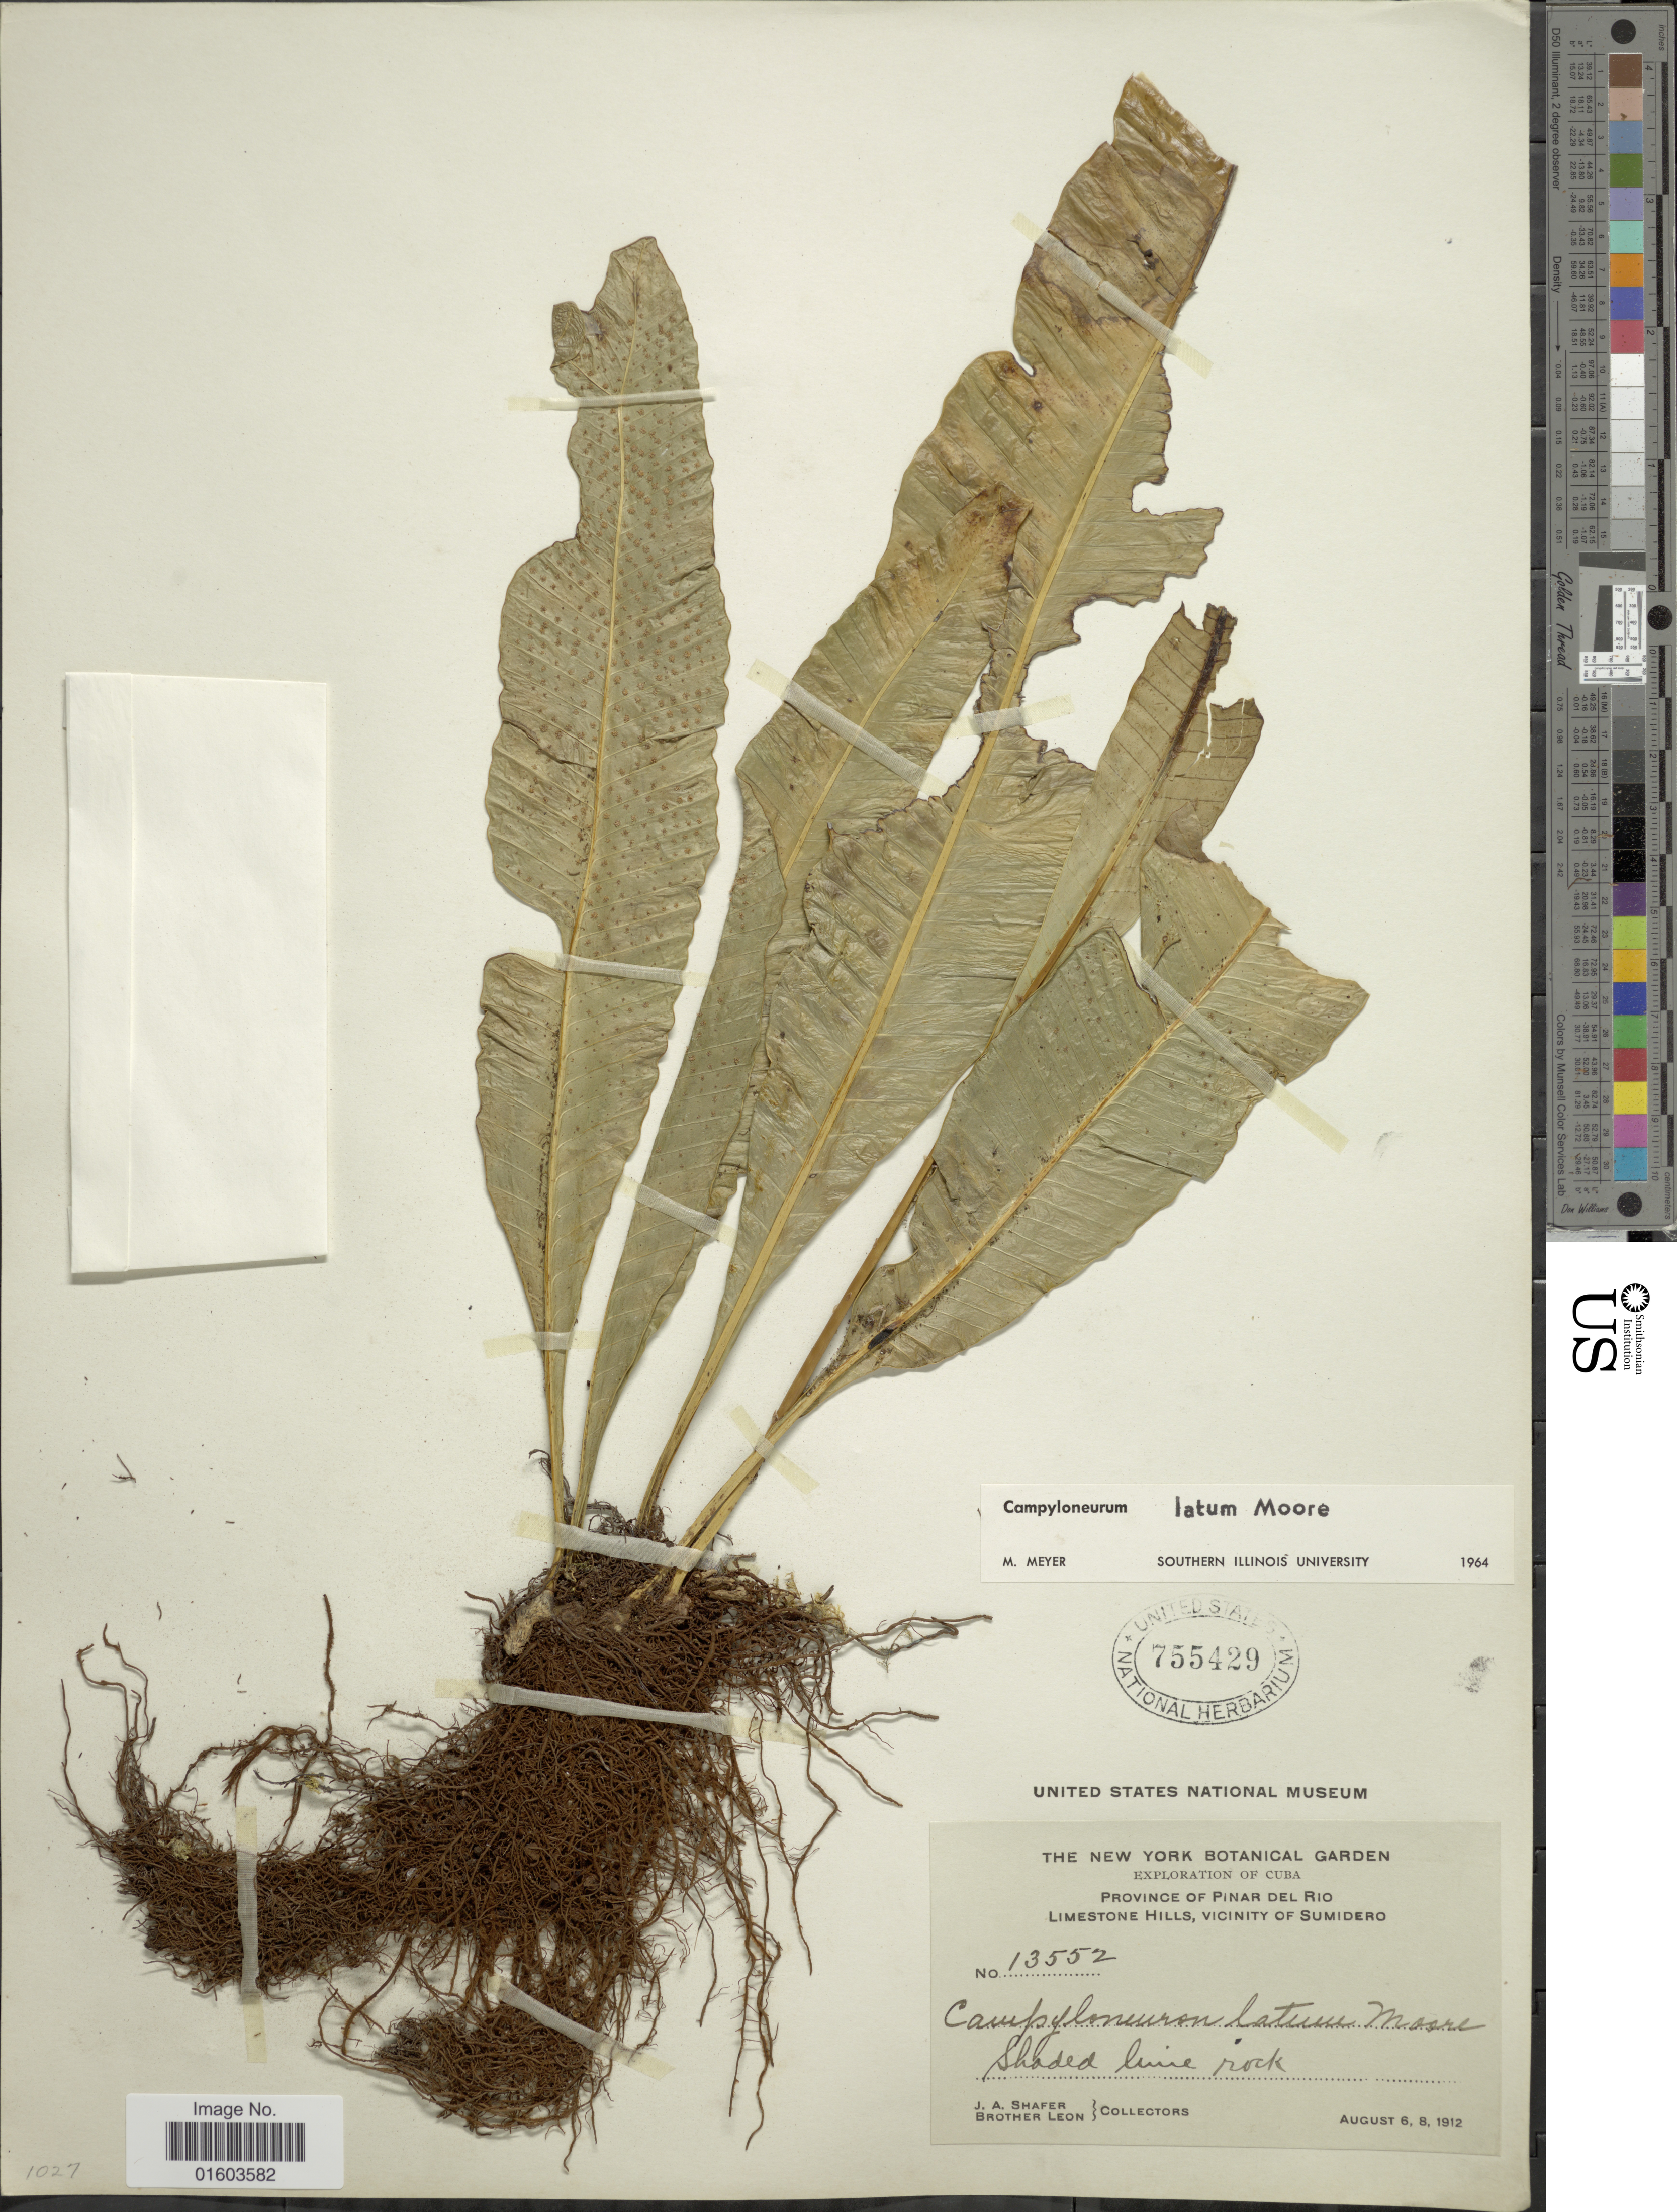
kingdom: Plantae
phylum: Tracheophyta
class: Polypodiopsida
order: Polypodiales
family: Polypodiaceae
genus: Campyloneurum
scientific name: Campyloneurum latum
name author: T. Moore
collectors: J. A. Shafer & Bro. León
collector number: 13552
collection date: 1912-08-06/1912-08-08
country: Cuba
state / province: Pinar del Río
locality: Province of Pinar del Rio, Limestone Hills, Vicinity of Sumidero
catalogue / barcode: US 755429